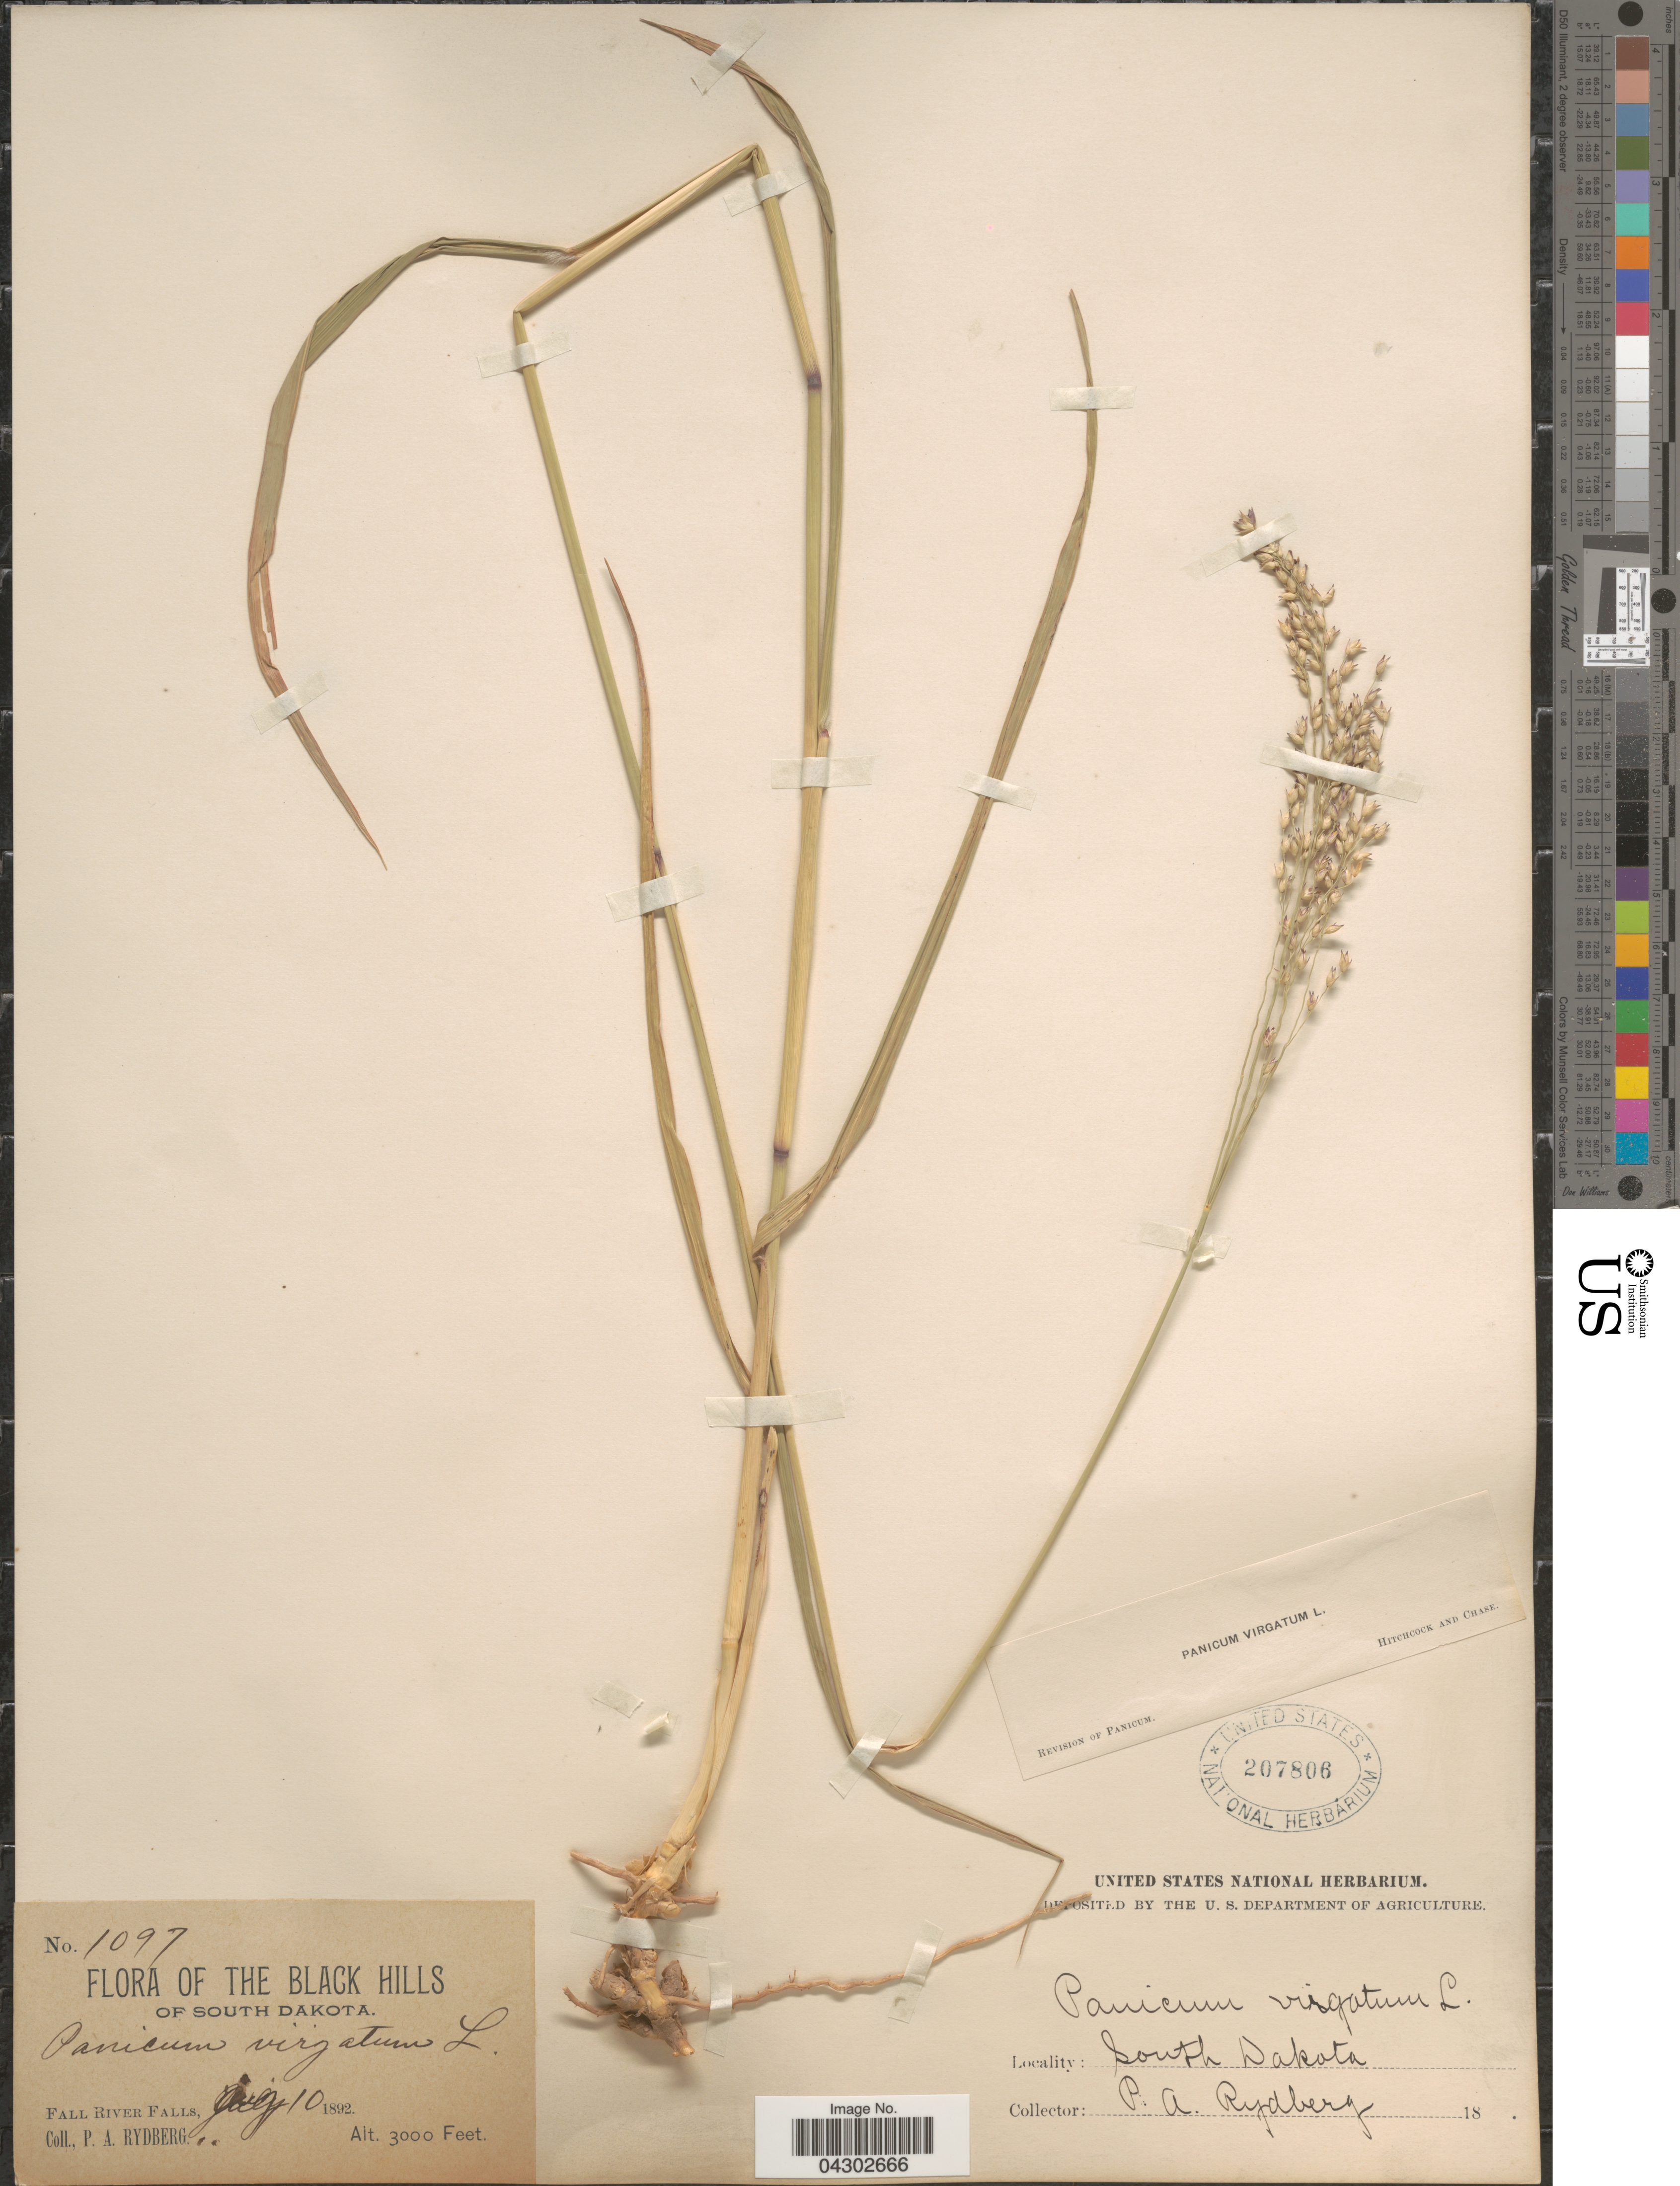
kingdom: Plantae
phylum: Tracheophyta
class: Liliopsida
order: Poales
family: Poaceae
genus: Panicum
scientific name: Panicum virgatum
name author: L.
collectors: P. A. Rydberg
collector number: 1097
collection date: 1892-07-10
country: United States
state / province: South Dakota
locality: Black Hills of South Dakota. Fall River Falls.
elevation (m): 914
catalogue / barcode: US 207806